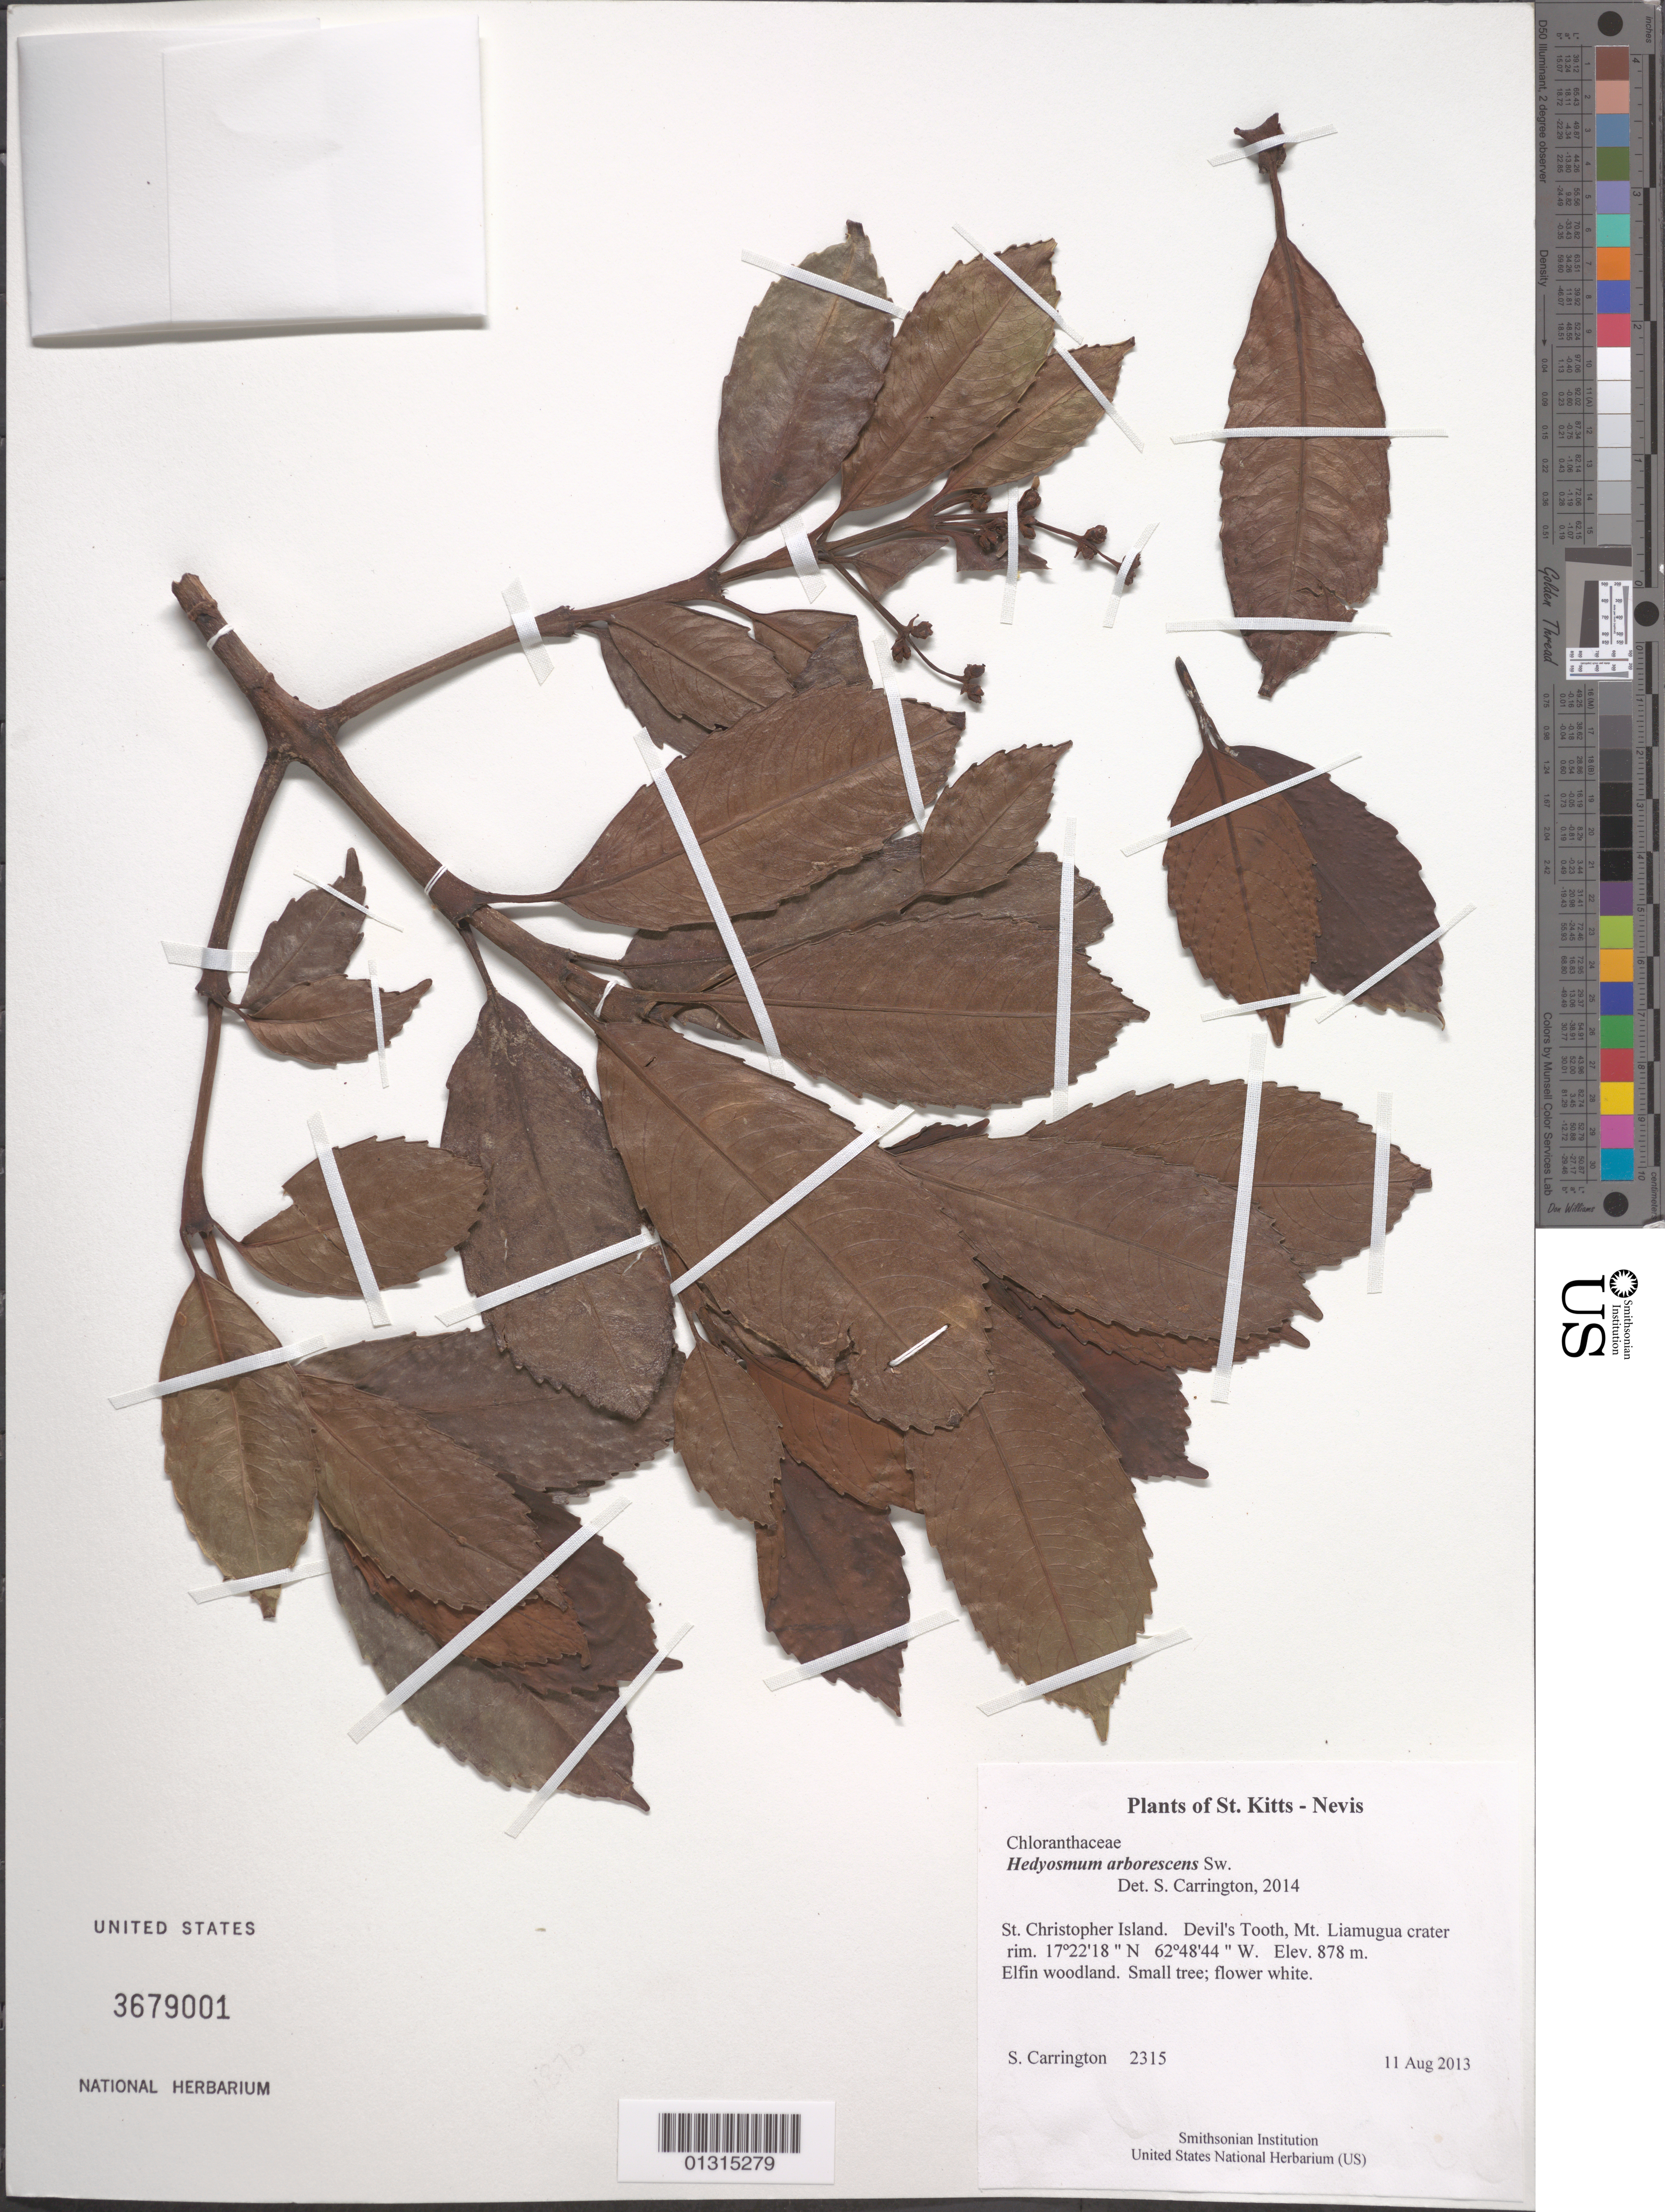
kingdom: Plantae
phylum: Tracheophyta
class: Magnoliopsida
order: Chloranthales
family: Chloranthaceae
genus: Hedyosmum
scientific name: Hedyosmum arborescens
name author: Sw.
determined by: Carrington, C. M. S.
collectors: C. M. S. Carrington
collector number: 2315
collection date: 2013-08-11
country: St. Christopher-Nevis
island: St. Christopher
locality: Devil's Tooth, Mt Liamugua crater rim.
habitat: Elfin woodland.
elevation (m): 878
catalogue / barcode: US 3679001